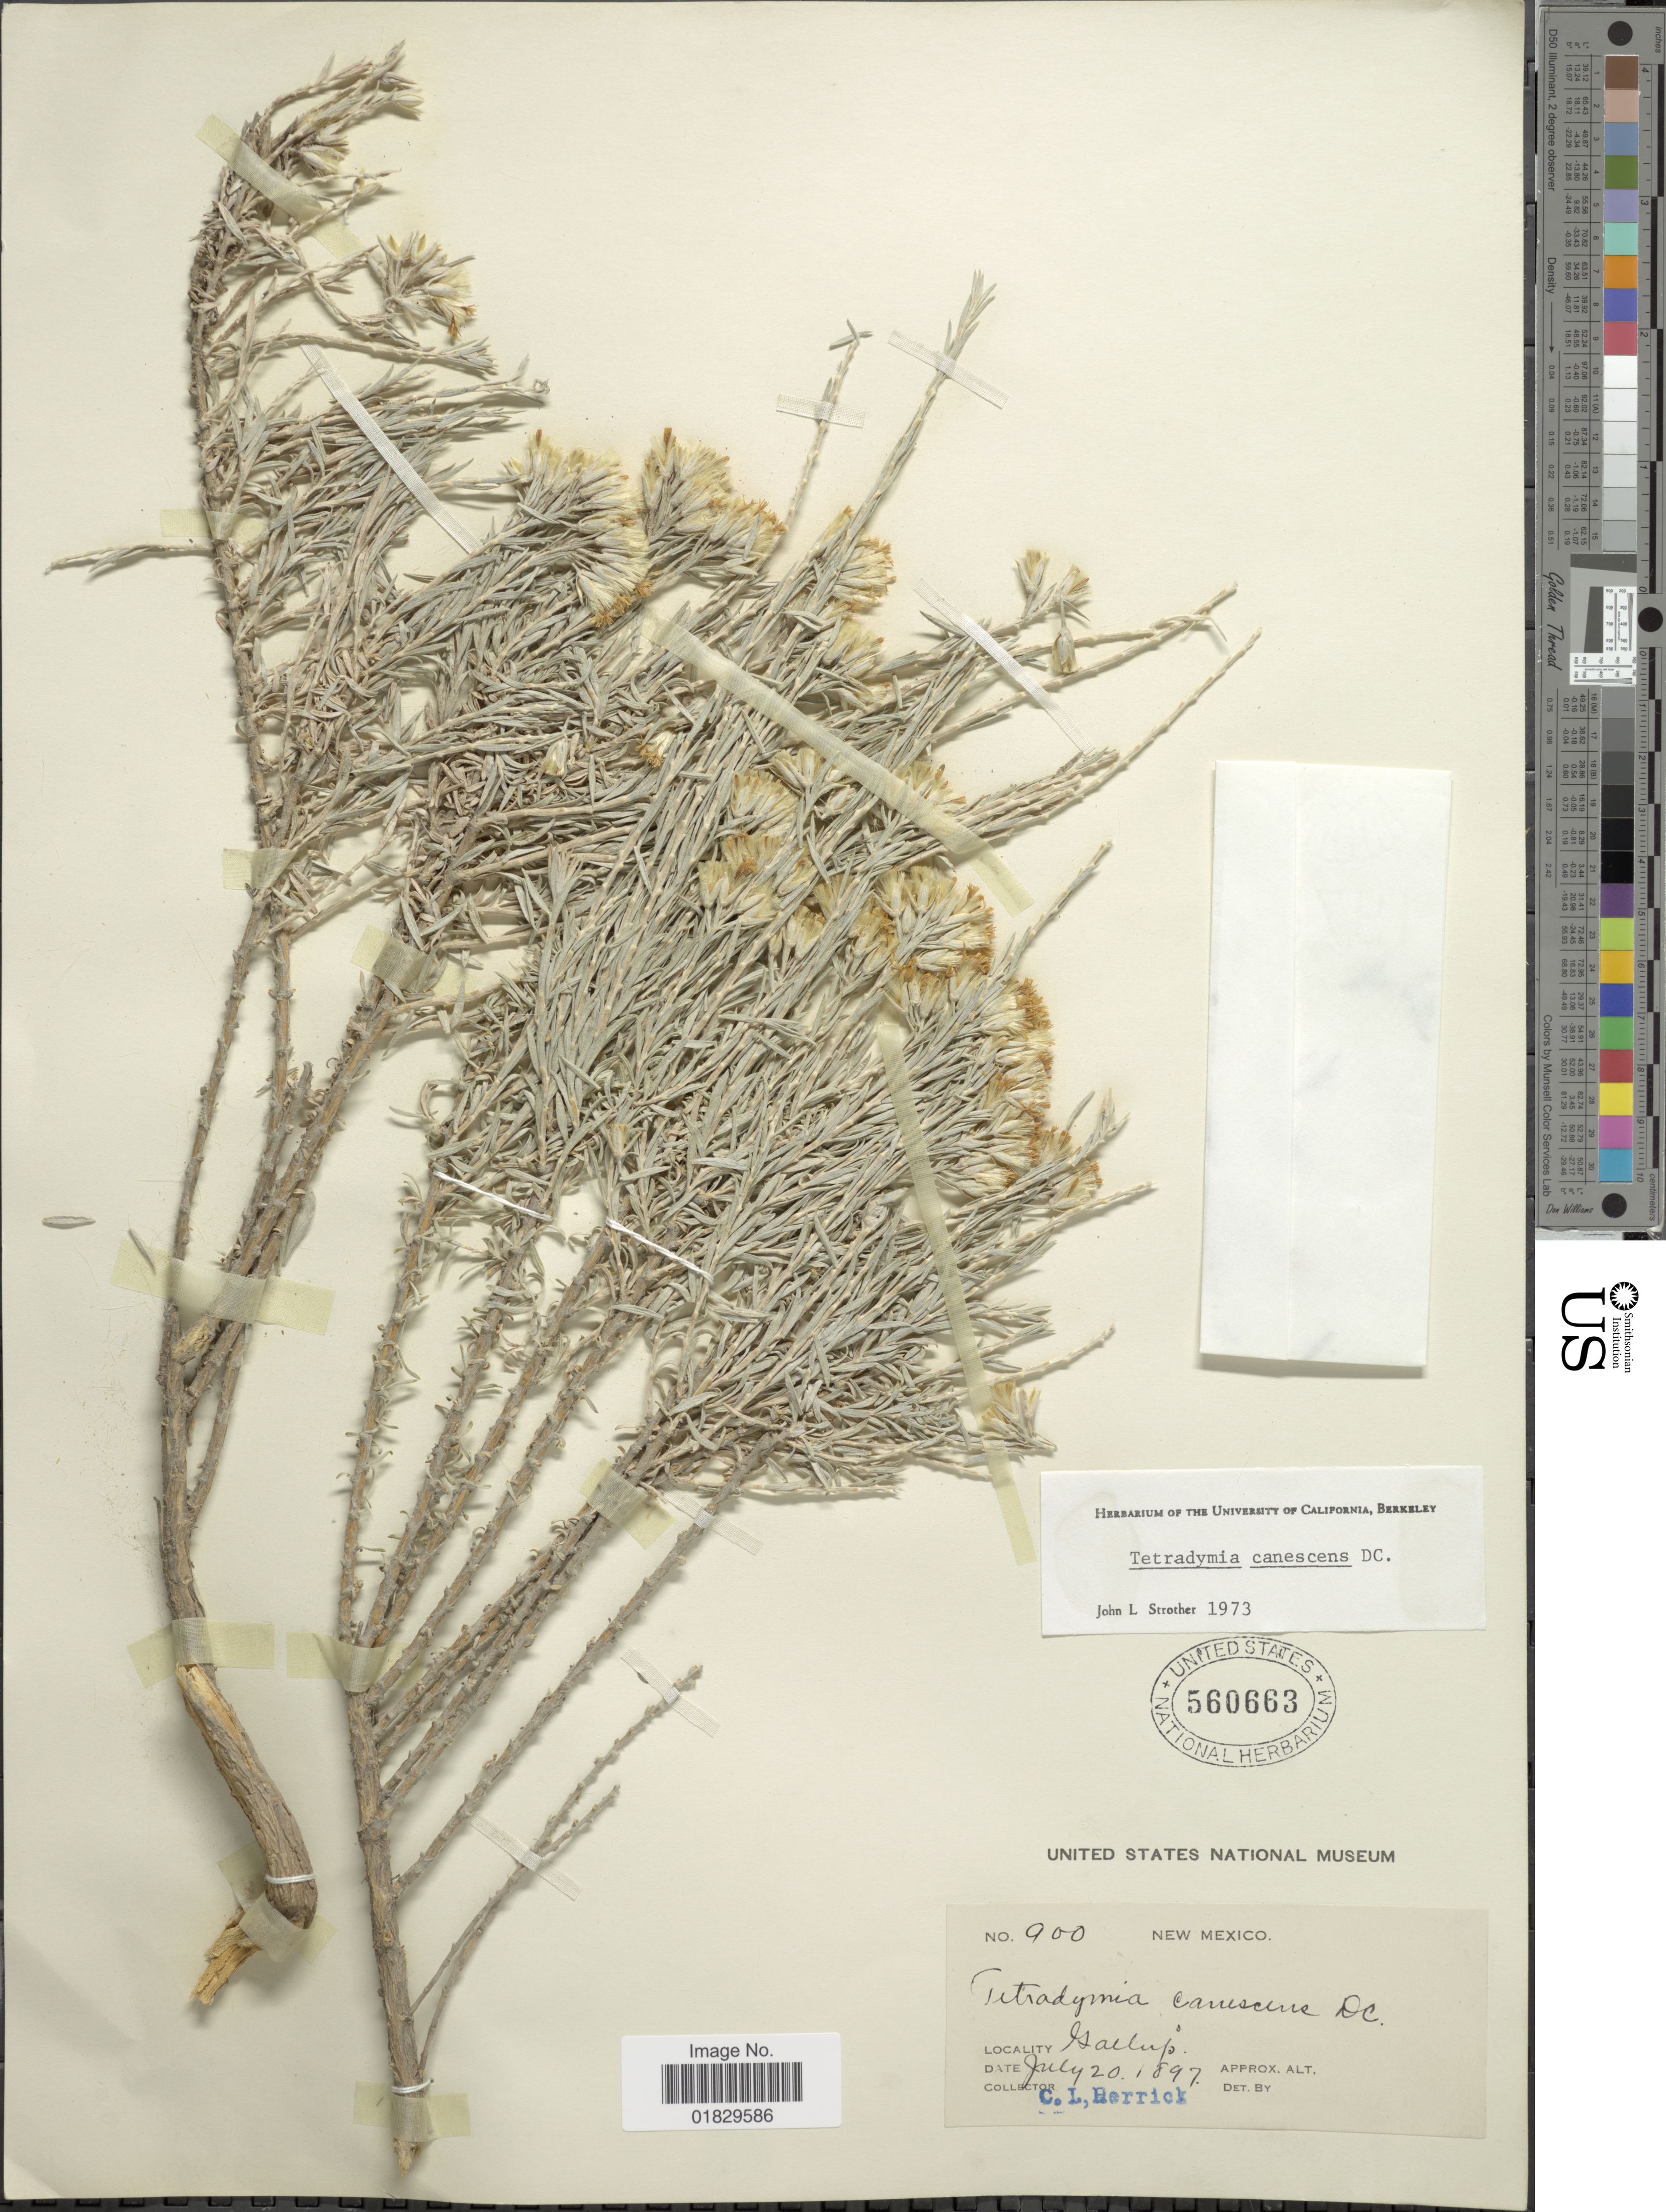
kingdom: Plantae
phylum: Tracheophyta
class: Magnoliopsida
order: Asterales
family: Asteraceae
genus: Tetradymia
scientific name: Tetradymia canescens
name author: DC.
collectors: C. Herrick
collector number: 900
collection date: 1897-07-20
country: United States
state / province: New Mexico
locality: Gallup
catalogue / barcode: US 560663